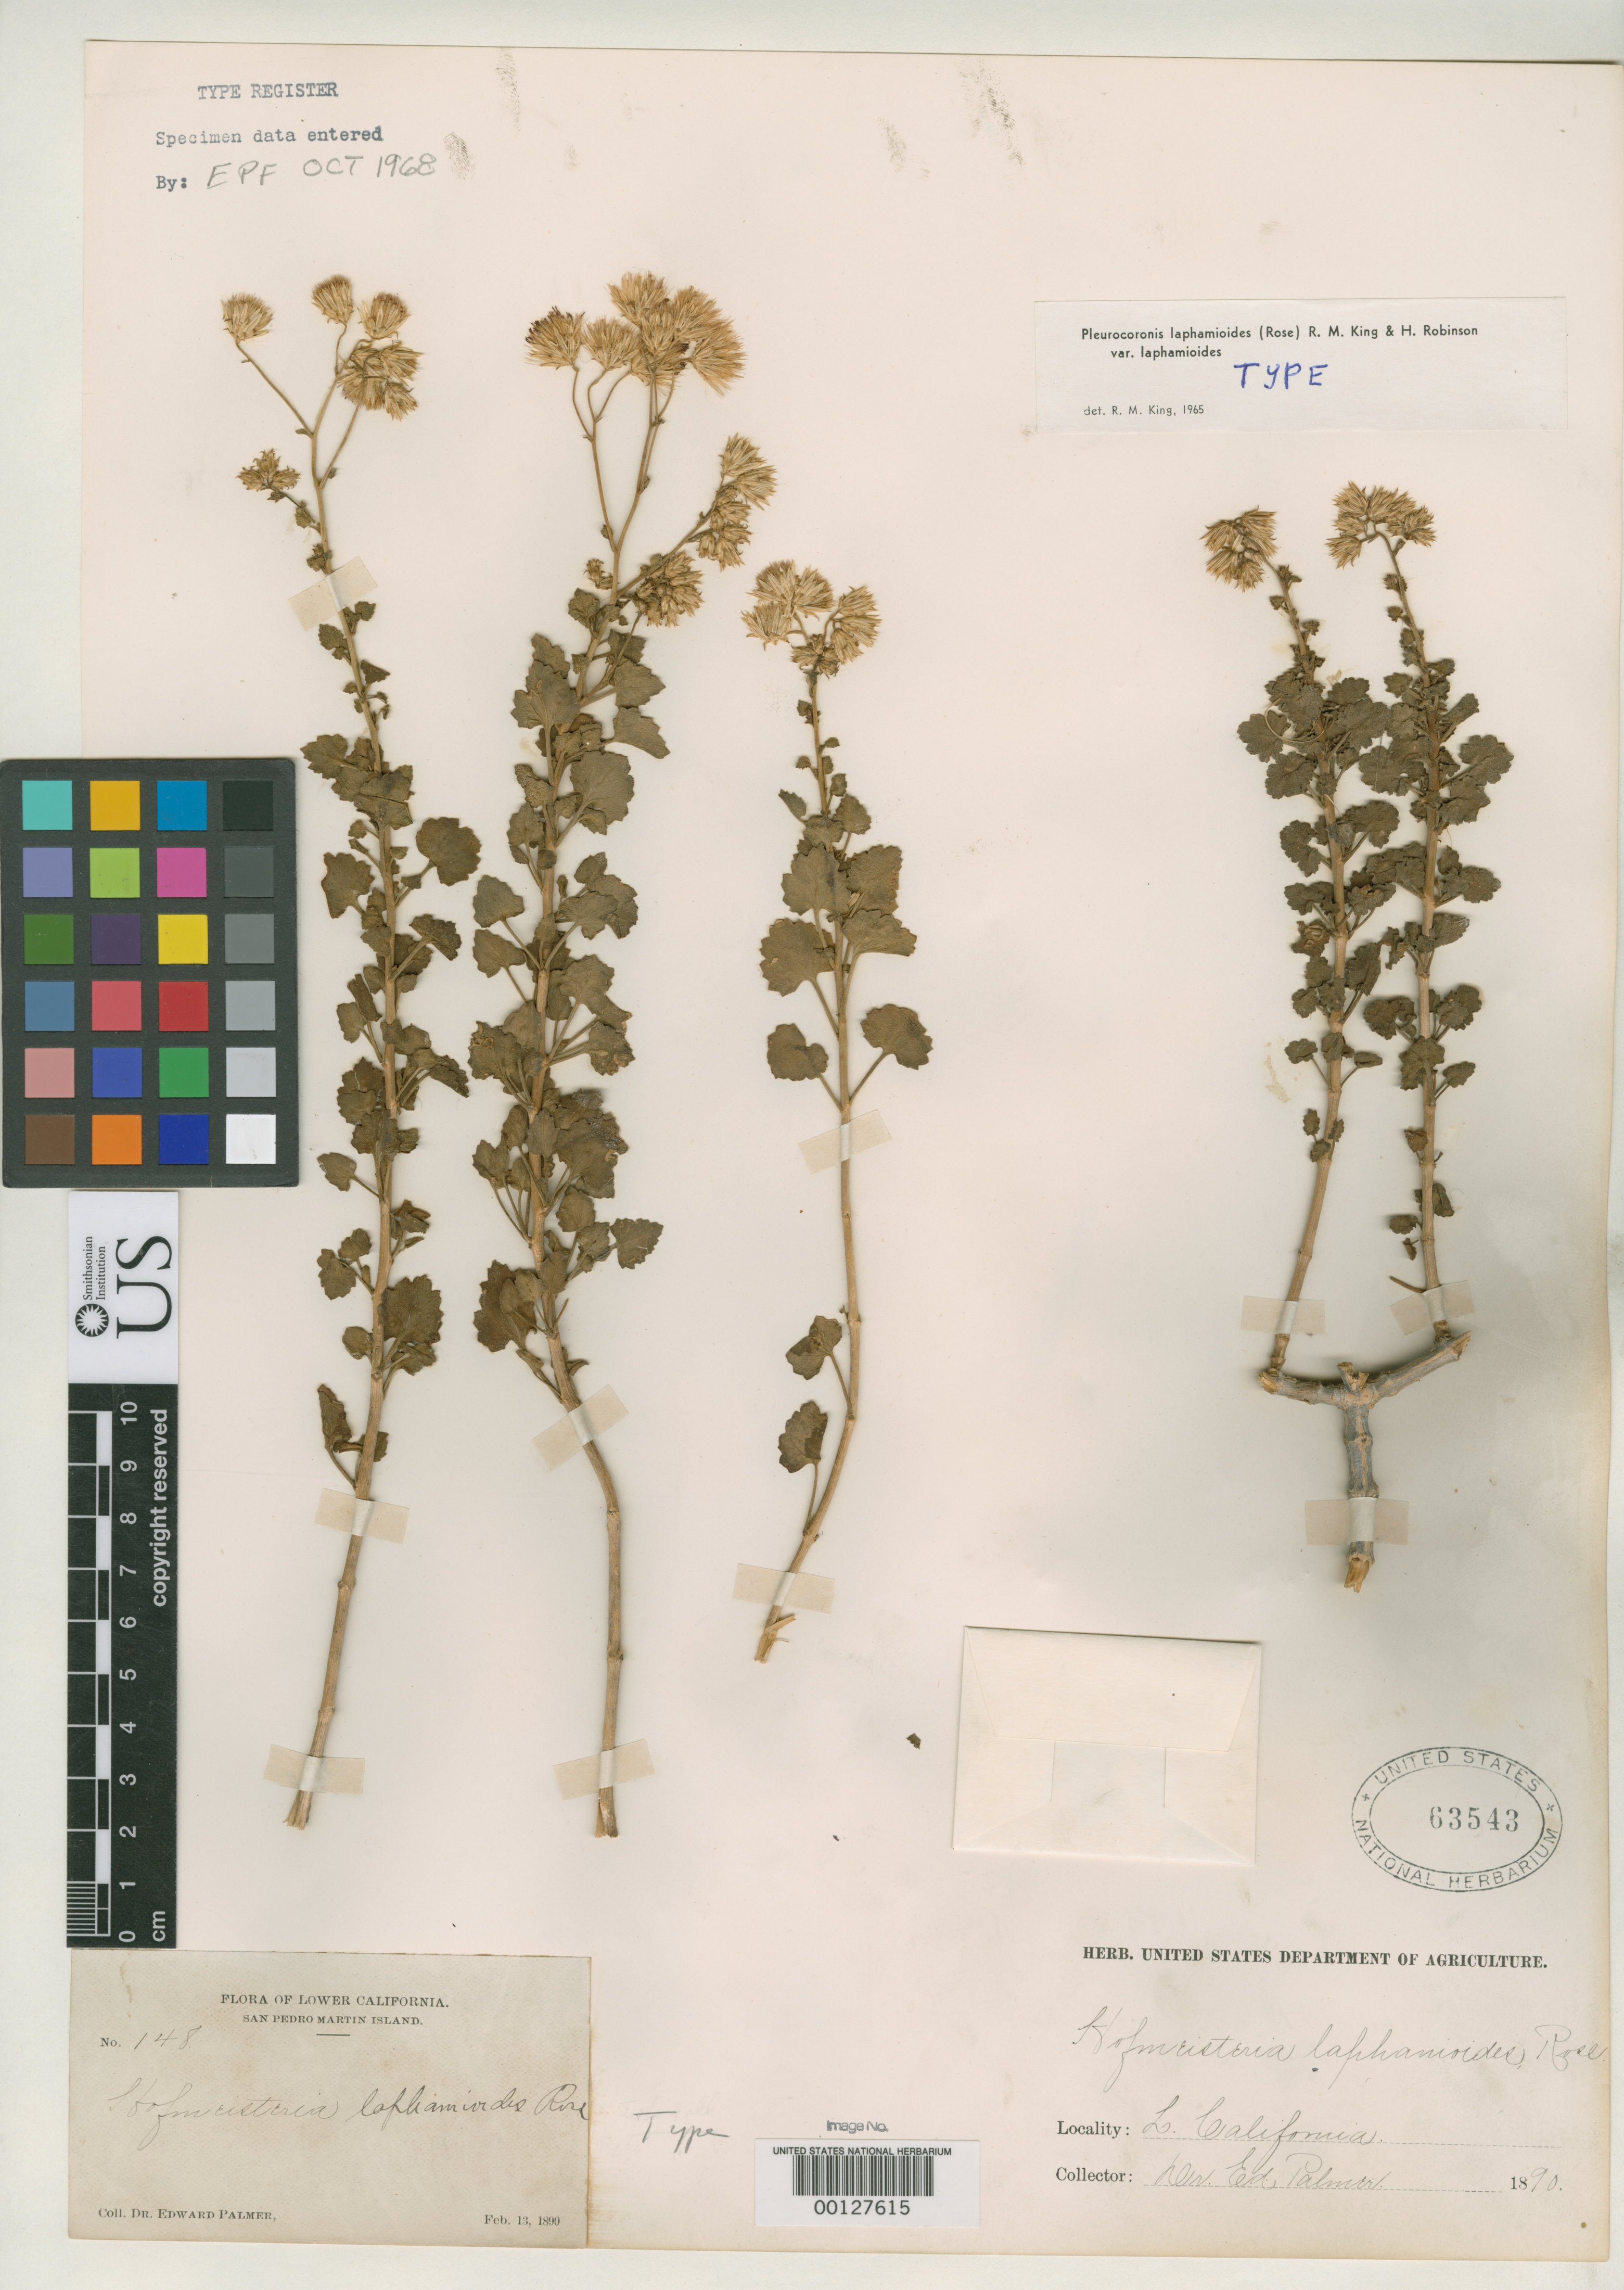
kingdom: Plantae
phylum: Tracheophyta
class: Magnoliopsida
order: Asterales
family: Asteraceae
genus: Hofmeisteria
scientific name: Hofmeisteria laphamioides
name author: Rose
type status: Type Collection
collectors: E. Palmer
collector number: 148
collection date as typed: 13 Feb 1890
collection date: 1890-02-13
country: Mexico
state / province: Sonora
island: San Pedro Martin Island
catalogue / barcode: US 63543